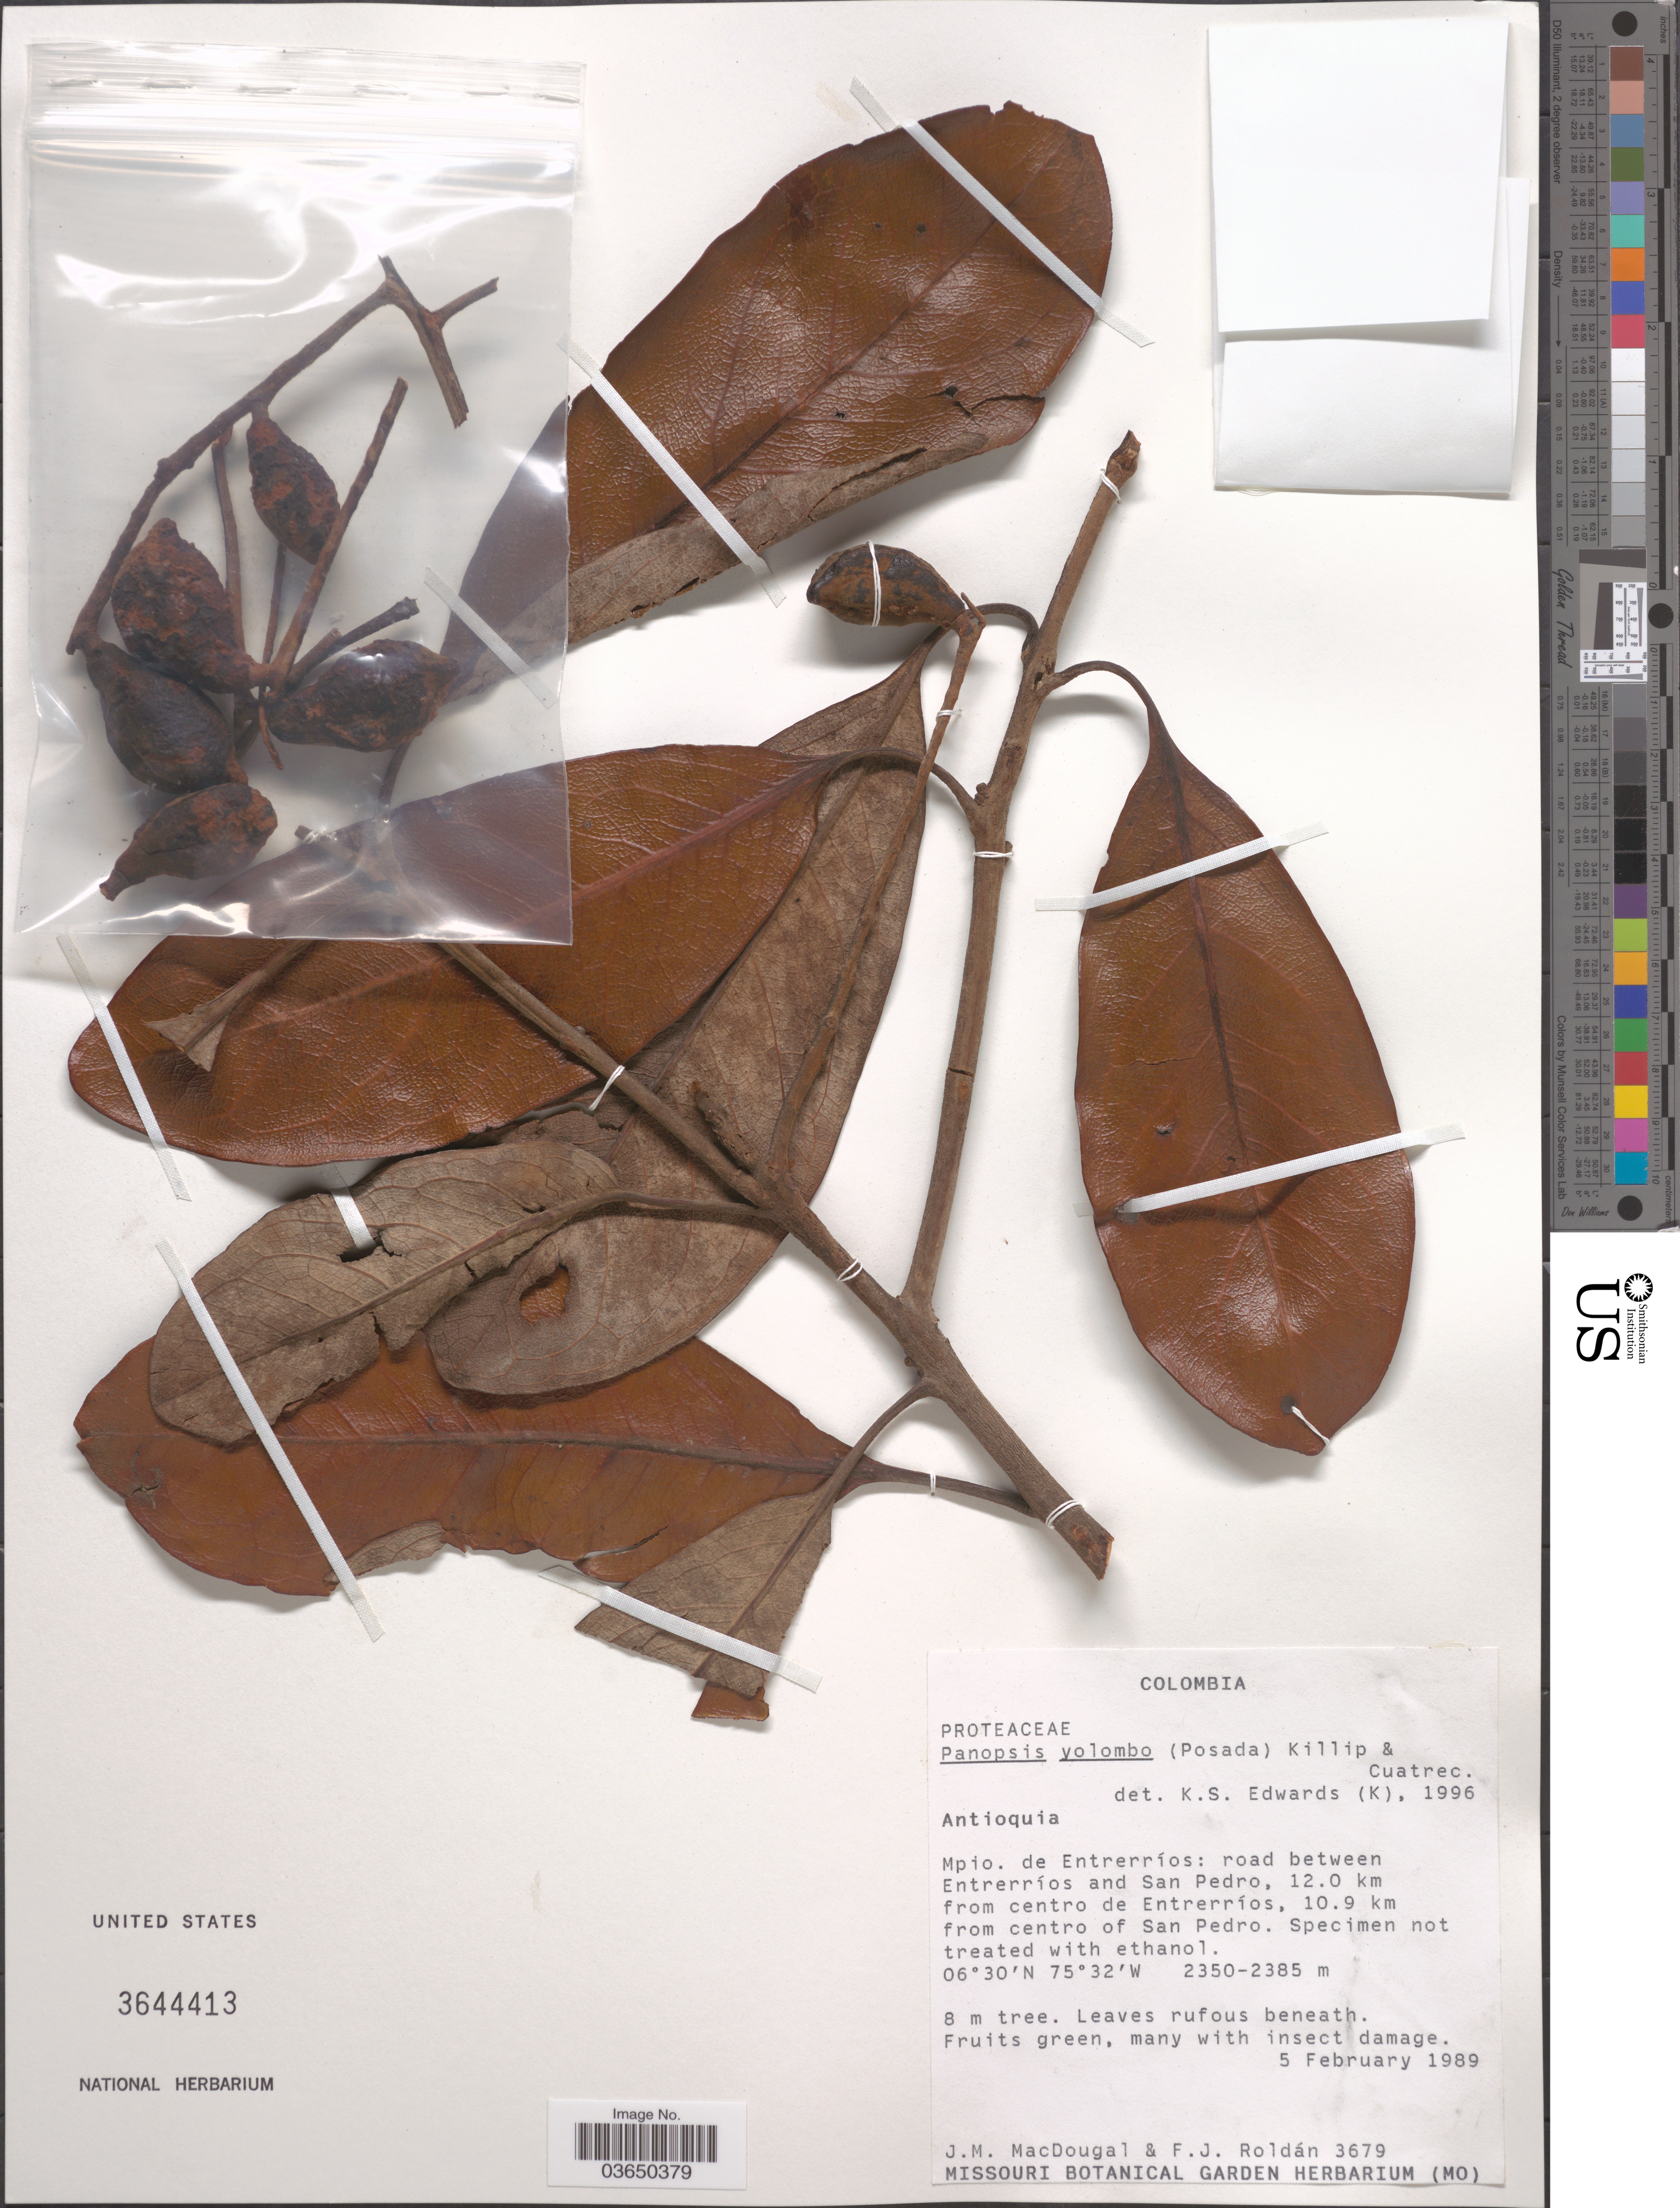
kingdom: Plantae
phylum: Tracheophyta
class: Magnoliopsida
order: Proteales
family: Proteaceae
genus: Panopsis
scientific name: Panopsis yolombo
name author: (Posada-Arango) Killip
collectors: J. M. MacDougal & F. J. Roldán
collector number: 3679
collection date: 1989-02-05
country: Colombia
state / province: Antioquia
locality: Mpio. de Entrerríos: road between Entrerríos and San Pedro, 12.0 km from centro de Entrerríos, 10.9 km from centro of San Pedro.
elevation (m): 2350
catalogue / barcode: US 3644413